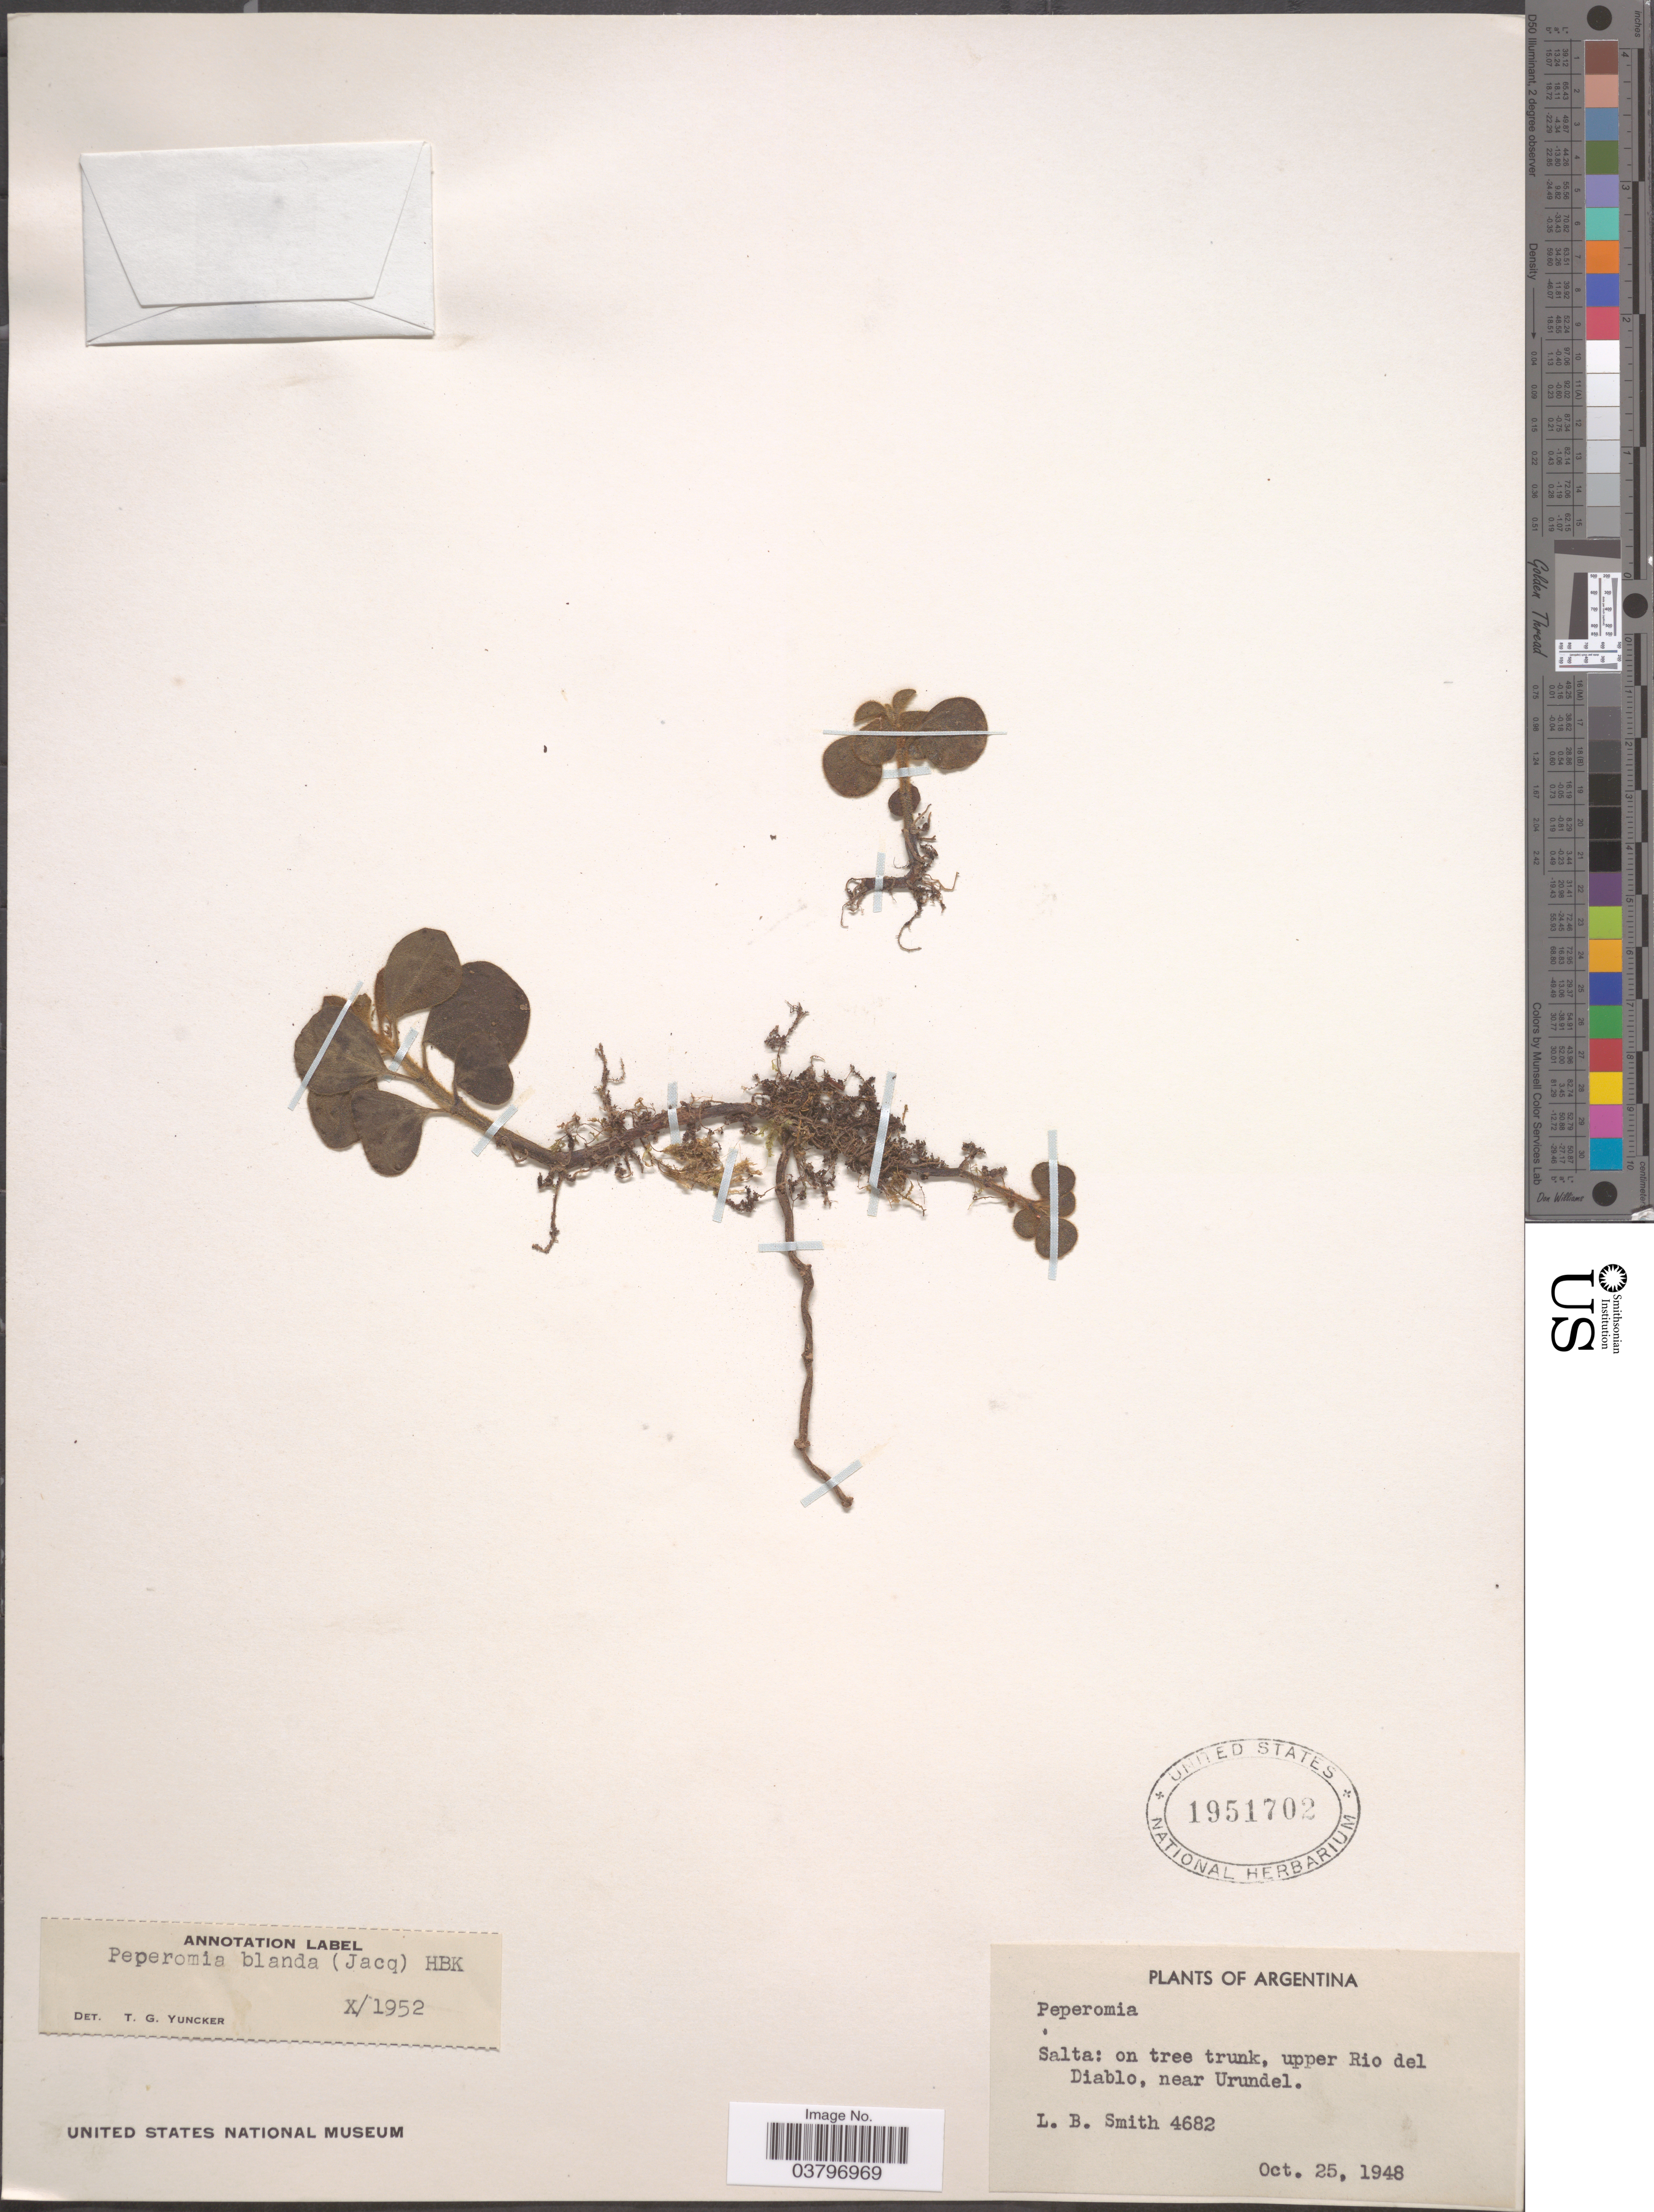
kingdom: Plantae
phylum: Tracheophyta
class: Magnoliopsida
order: Piperales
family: Piperaceae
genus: Peperomia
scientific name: Peperomia blanda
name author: (Jacq.) Kunth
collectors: L. Smith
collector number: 4682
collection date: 1948-10-25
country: Argentina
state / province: Salta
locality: Upper Rio del Diablo, near Urundel.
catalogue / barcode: US 1951702